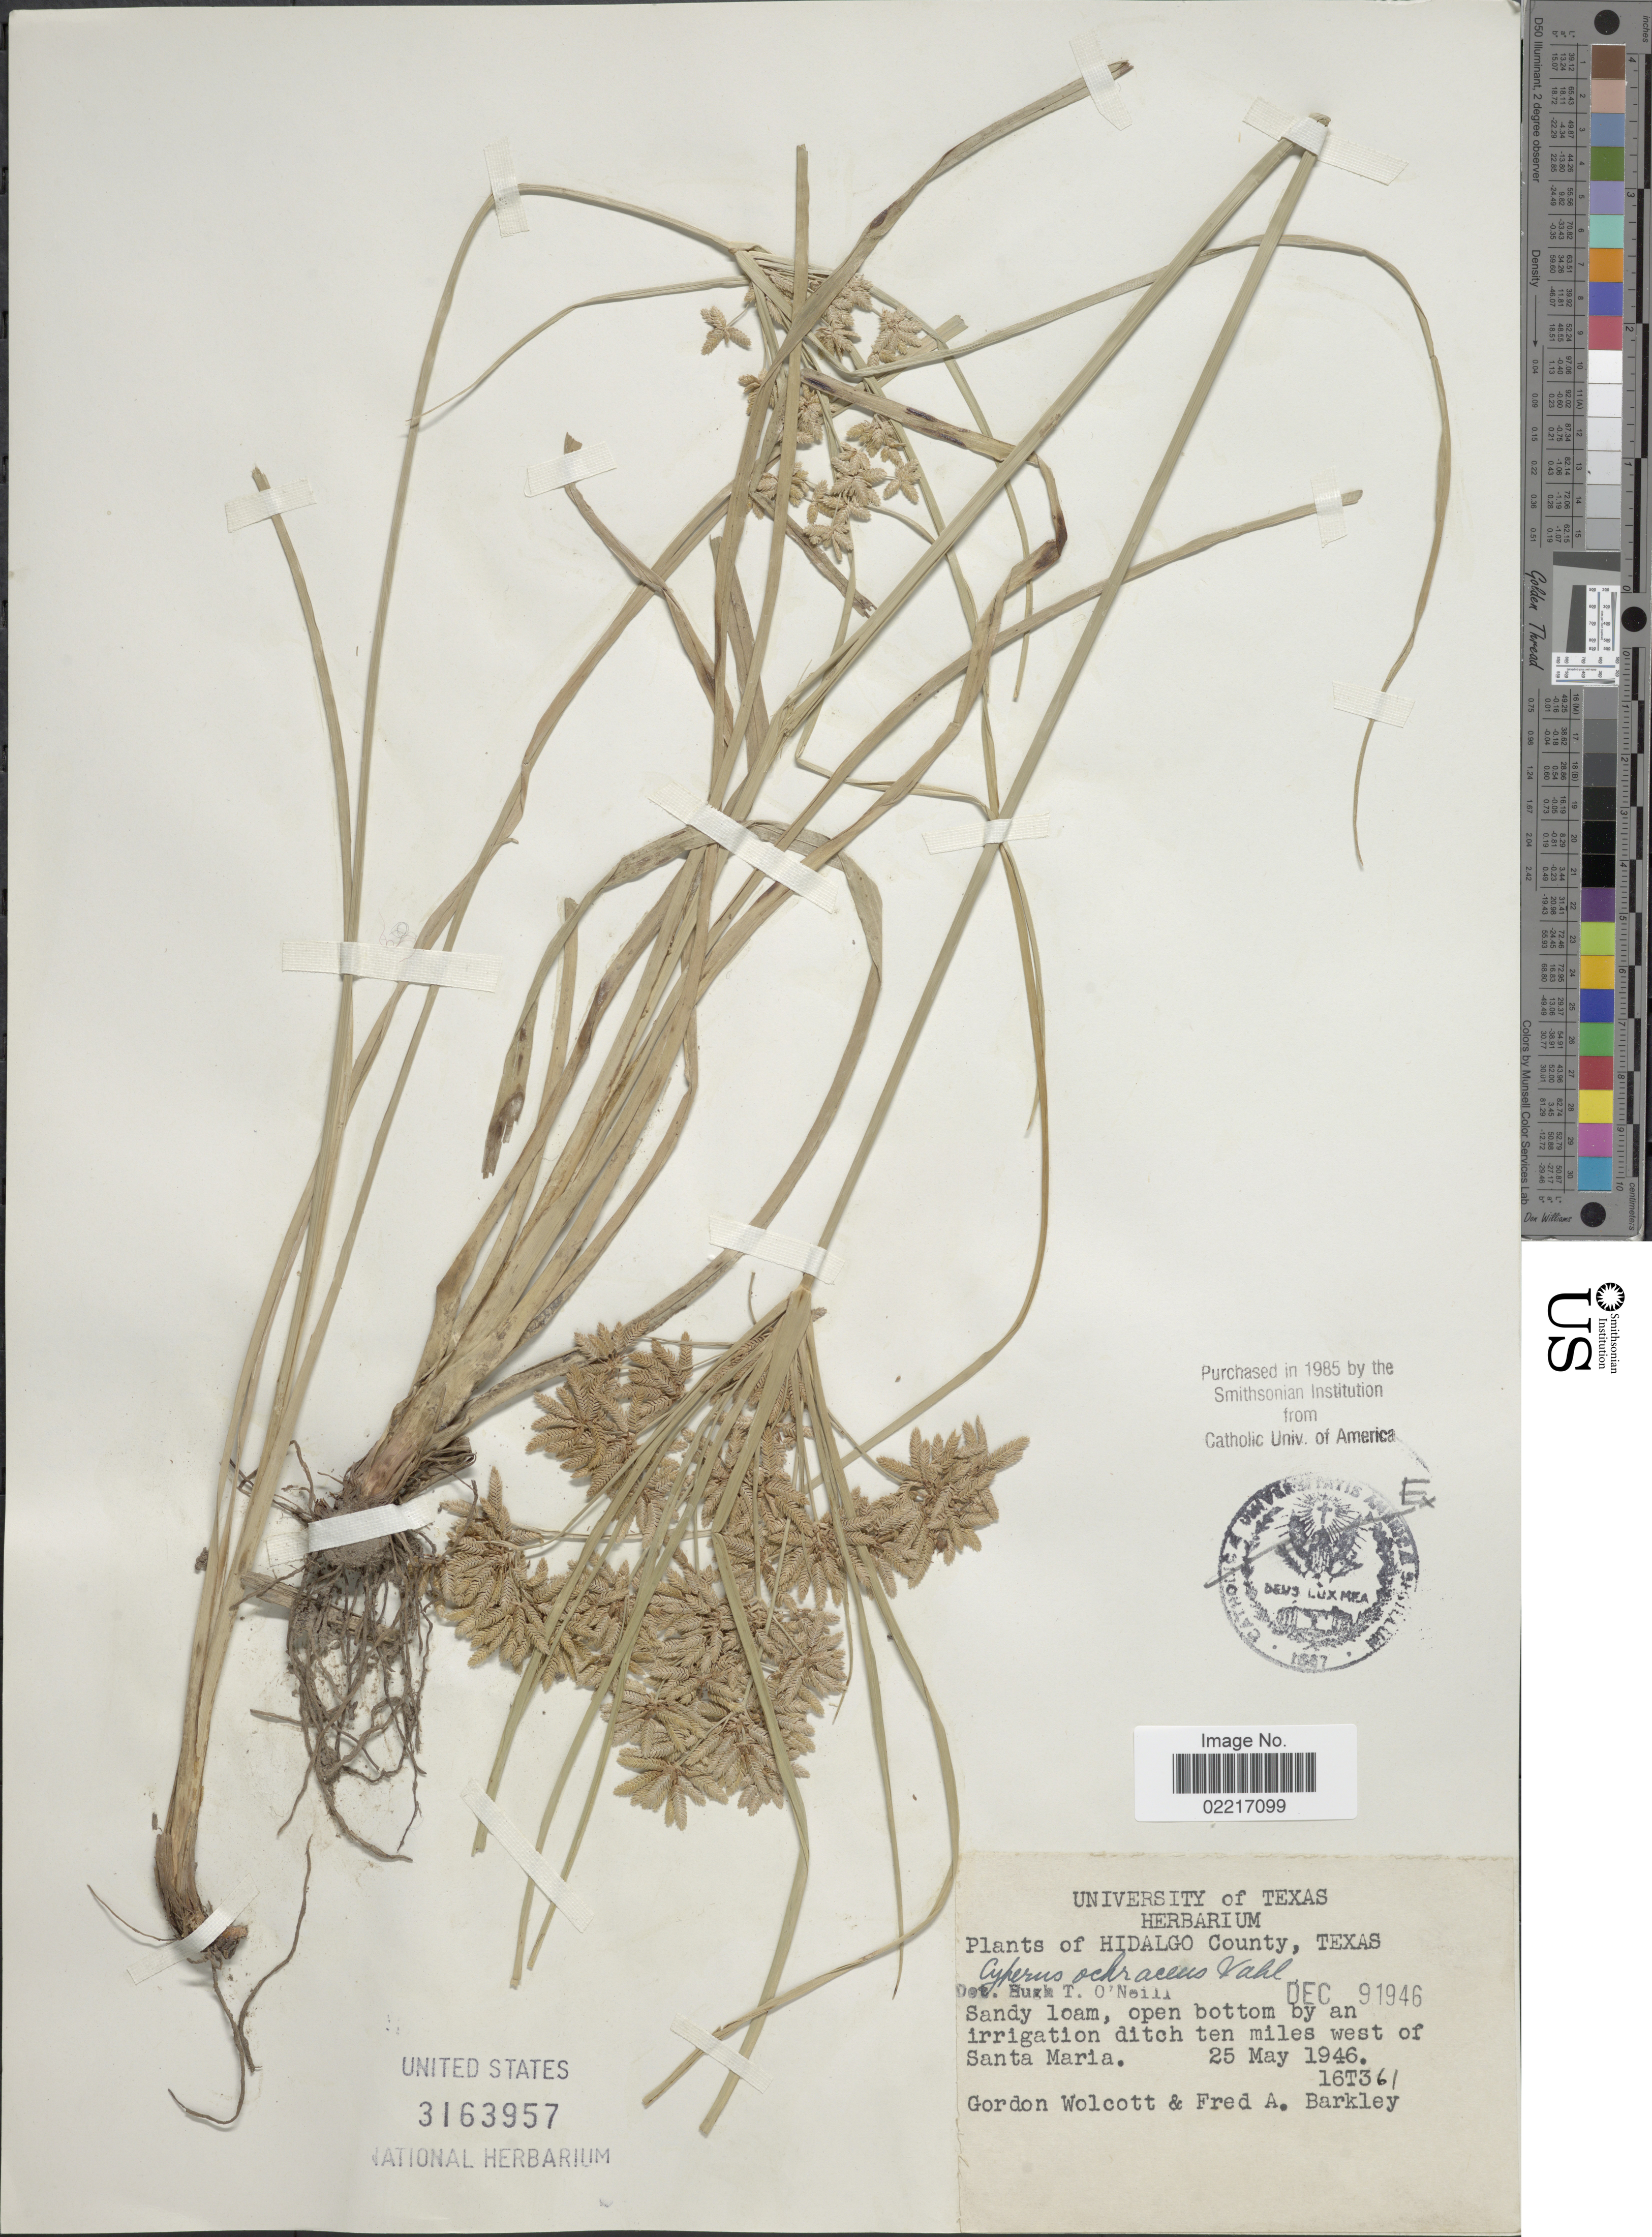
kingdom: Plantae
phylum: Tracheophyta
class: Liliopsida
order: Poales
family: Cyperaceae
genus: Cyperus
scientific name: Cyperus ochraceus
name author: Vahl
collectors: G. Wolcott & F. A. Barkley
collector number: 16T36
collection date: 1945-05-25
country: United States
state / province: Texas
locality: Hidalco County, sandy loam, open bottom by an irrigation ditch ten miles west of Santa Maria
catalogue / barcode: US 3163957